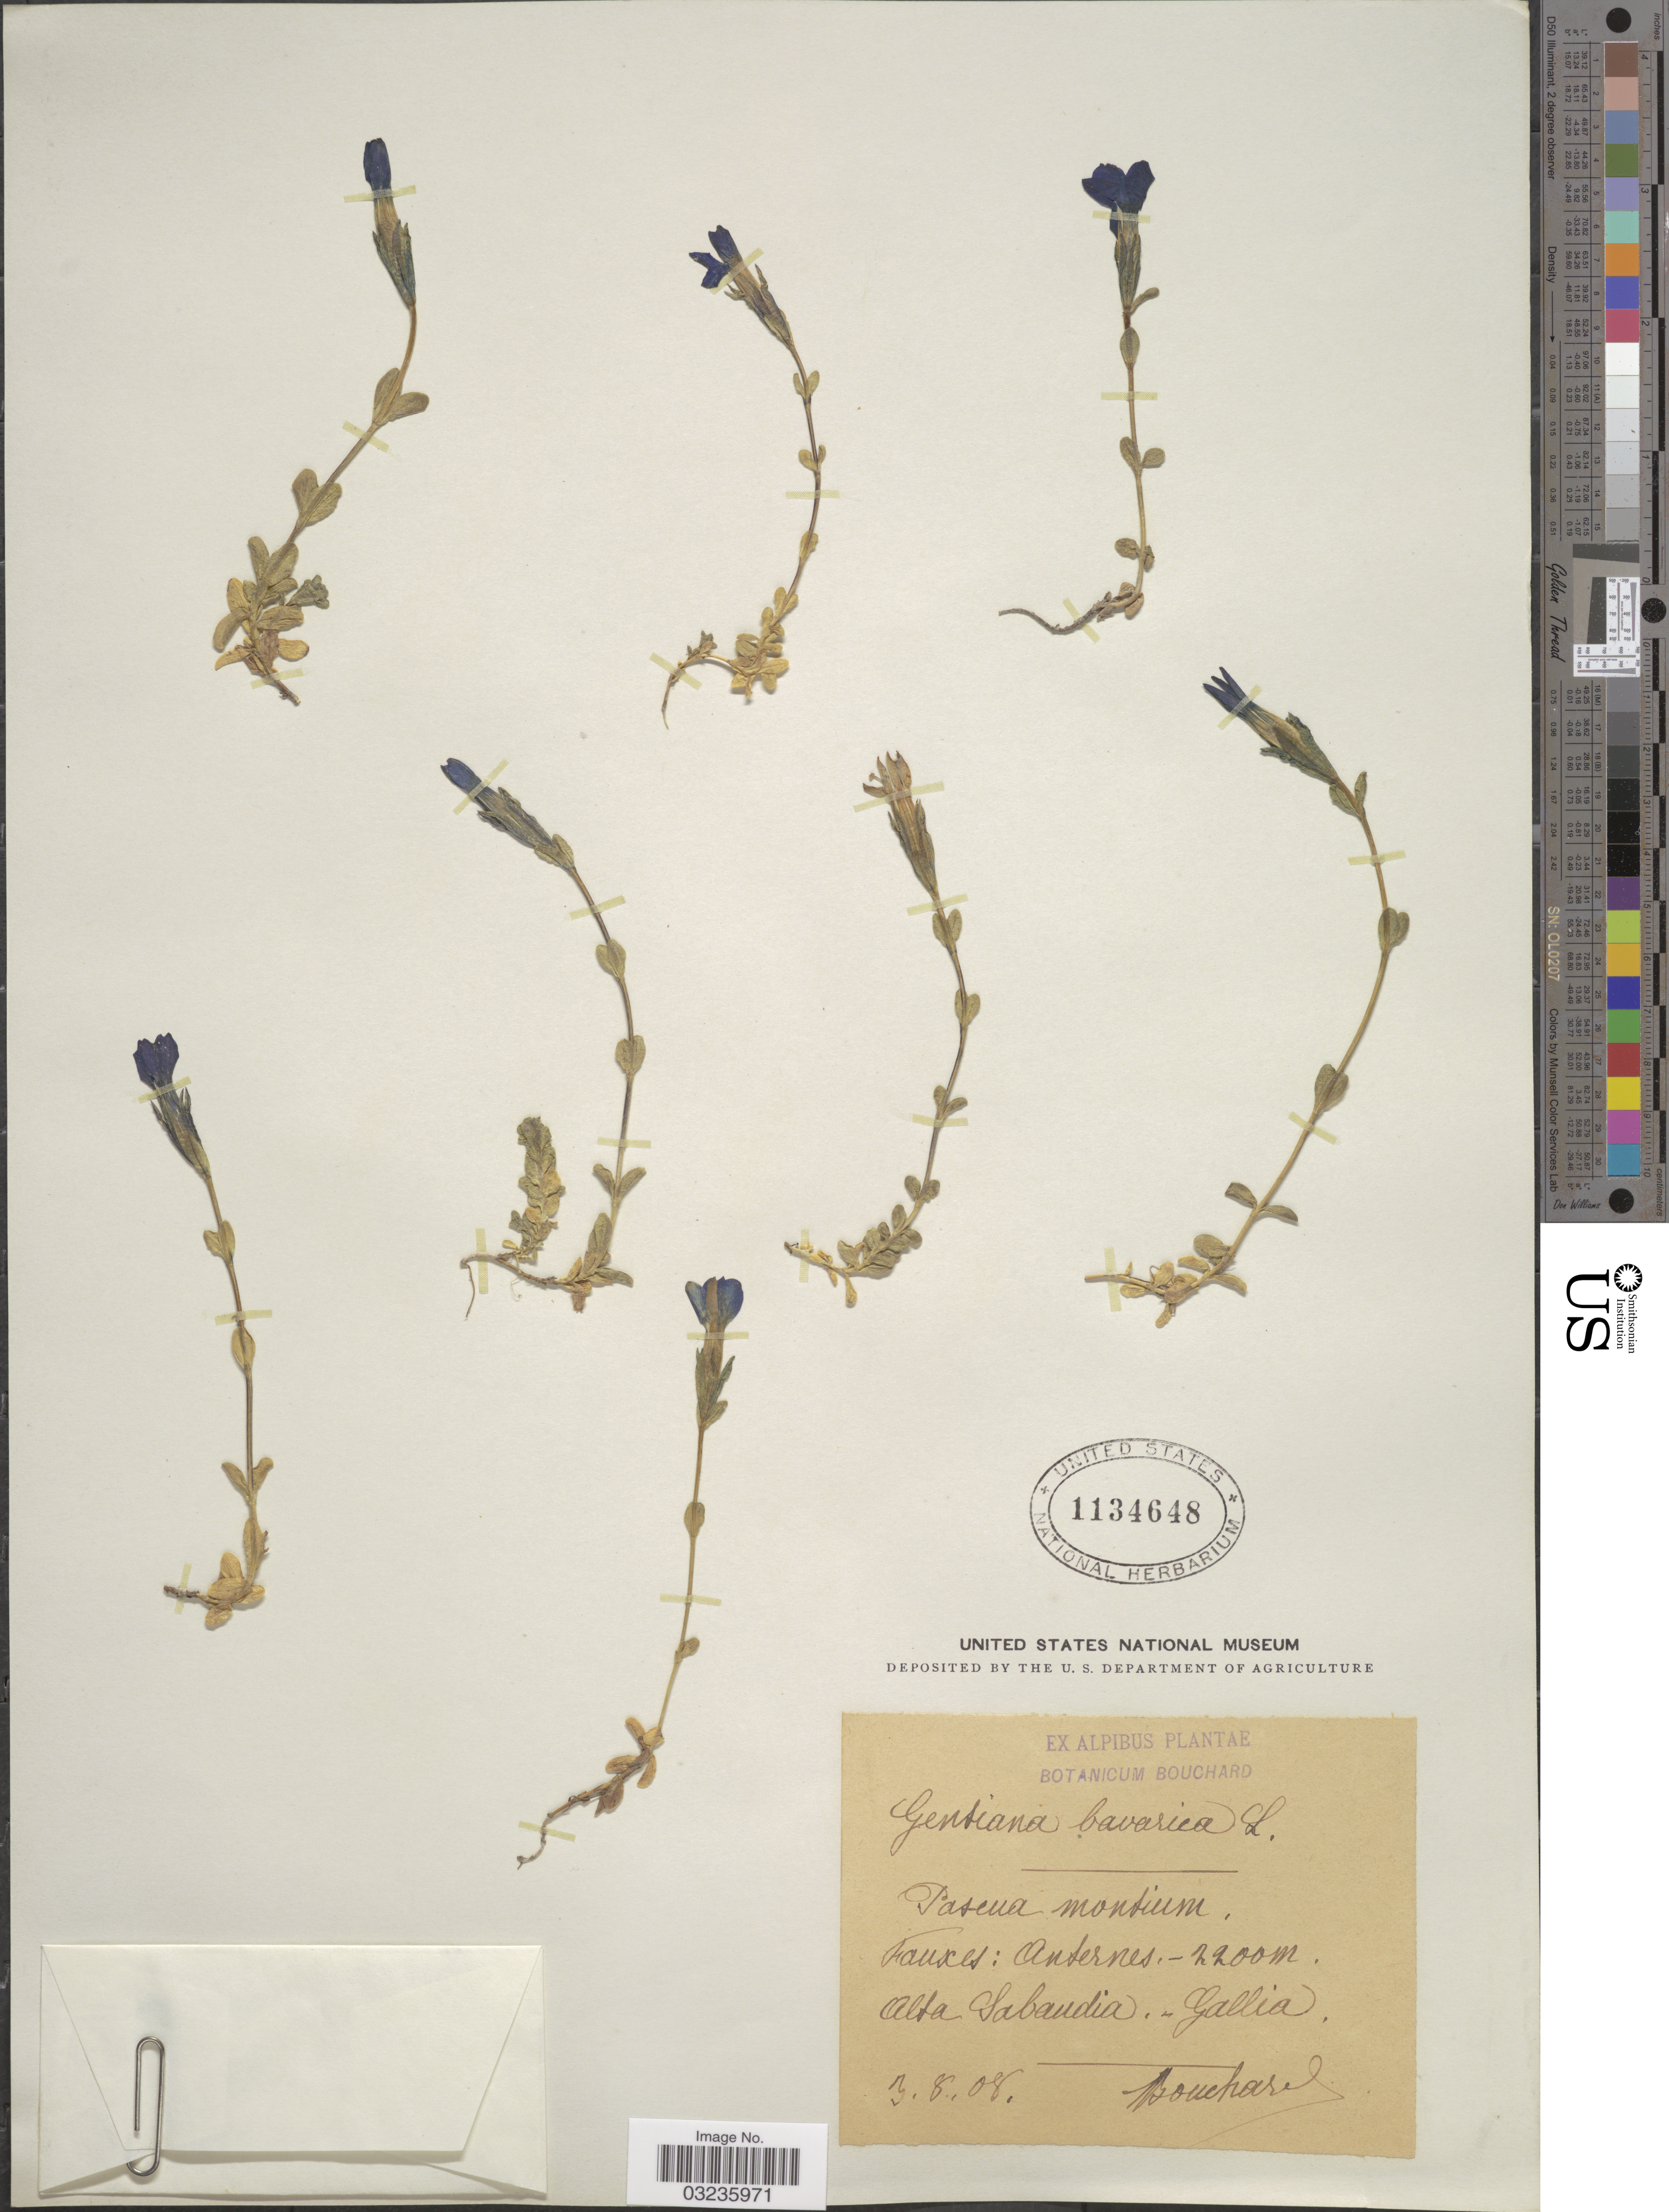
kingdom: Plantae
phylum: Tracheophyta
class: Magnoliopsida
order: Gentianales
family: Gentianaceae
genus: Gentiana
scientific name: Gentiana bavarica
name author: L.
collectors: -. Bouchard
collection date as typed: Transcribed d/m/y: 3/8/8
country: France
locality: Fauxes: Anternes, Alta Sabandia, Gallia.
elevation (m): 2200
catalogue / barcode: US 1134648